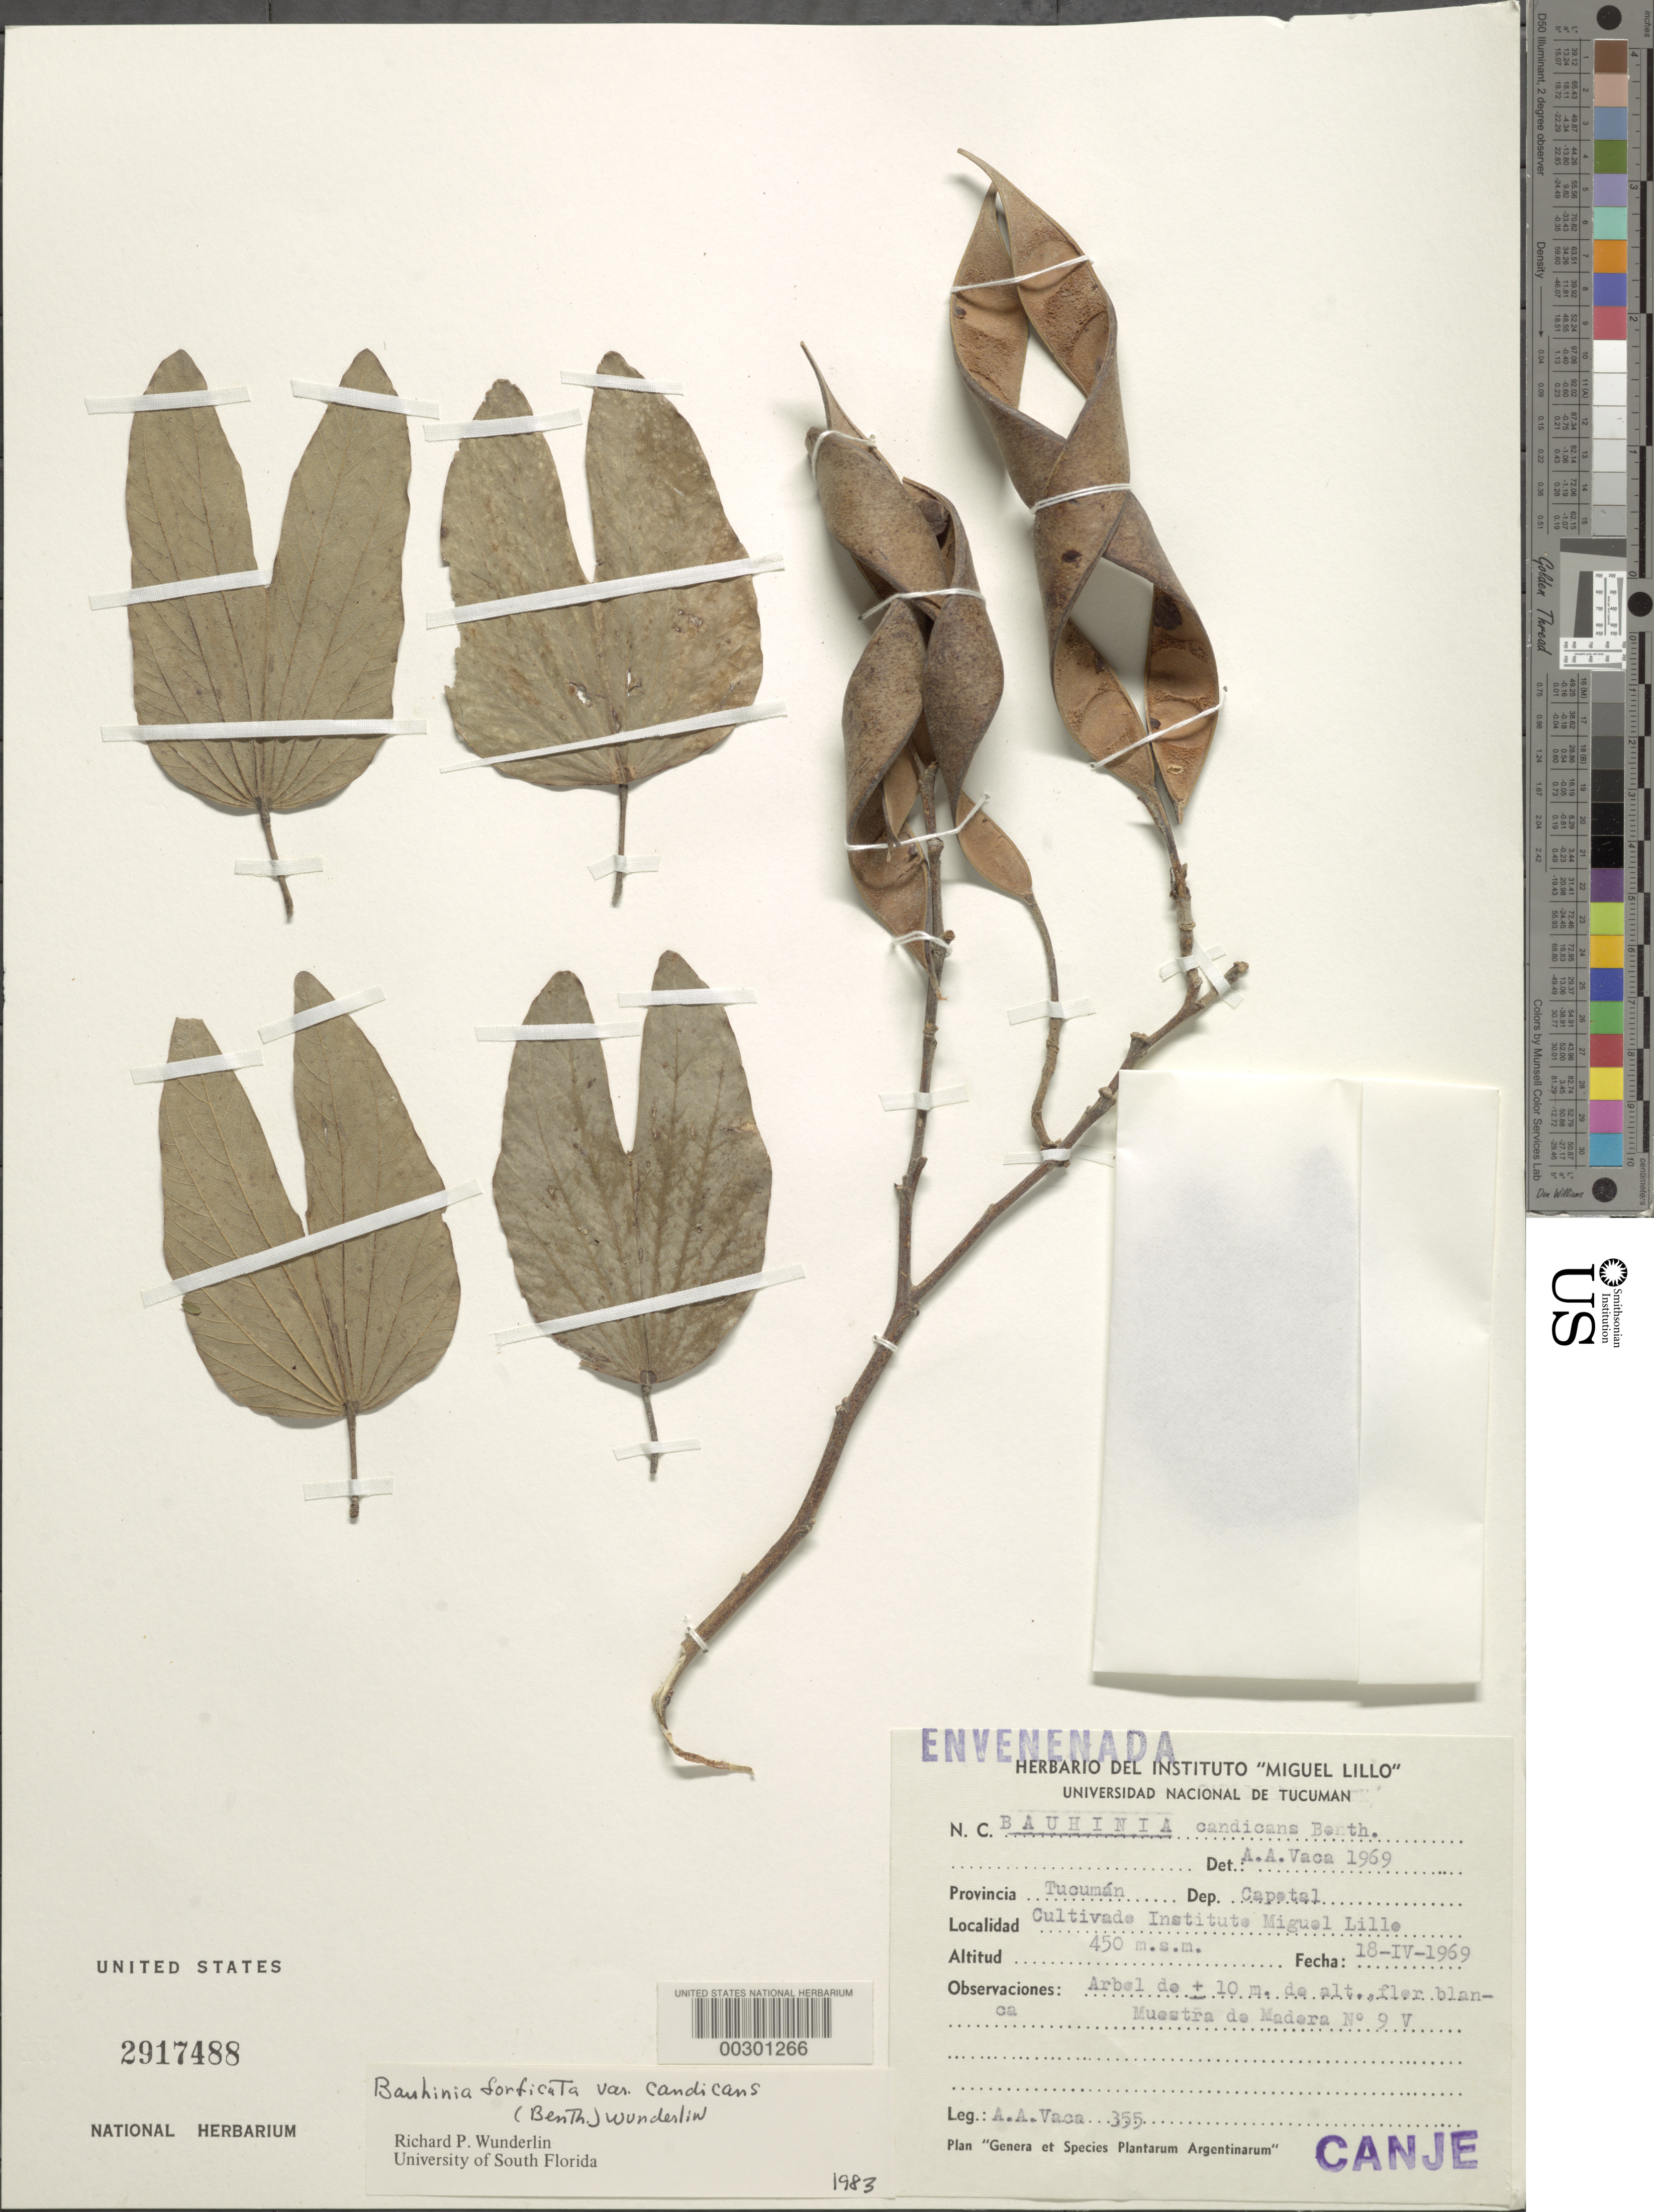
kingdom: Plantae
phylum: Tracheophyta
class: Magnoliopsida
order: Fabales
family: Fabaceae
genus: Bauhinia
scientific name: Bauhinia forficata subsp. pruinosa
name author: (Vogel) Fortunato & Wunderlin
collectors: A. Vaca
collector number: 355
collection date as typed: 18 Aug 1969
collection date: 1969-08-18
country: Argentina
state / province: Tucumán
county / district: Capital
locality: Cultivade Institute Miguel Lille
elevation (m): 450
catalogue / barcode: US 2917488